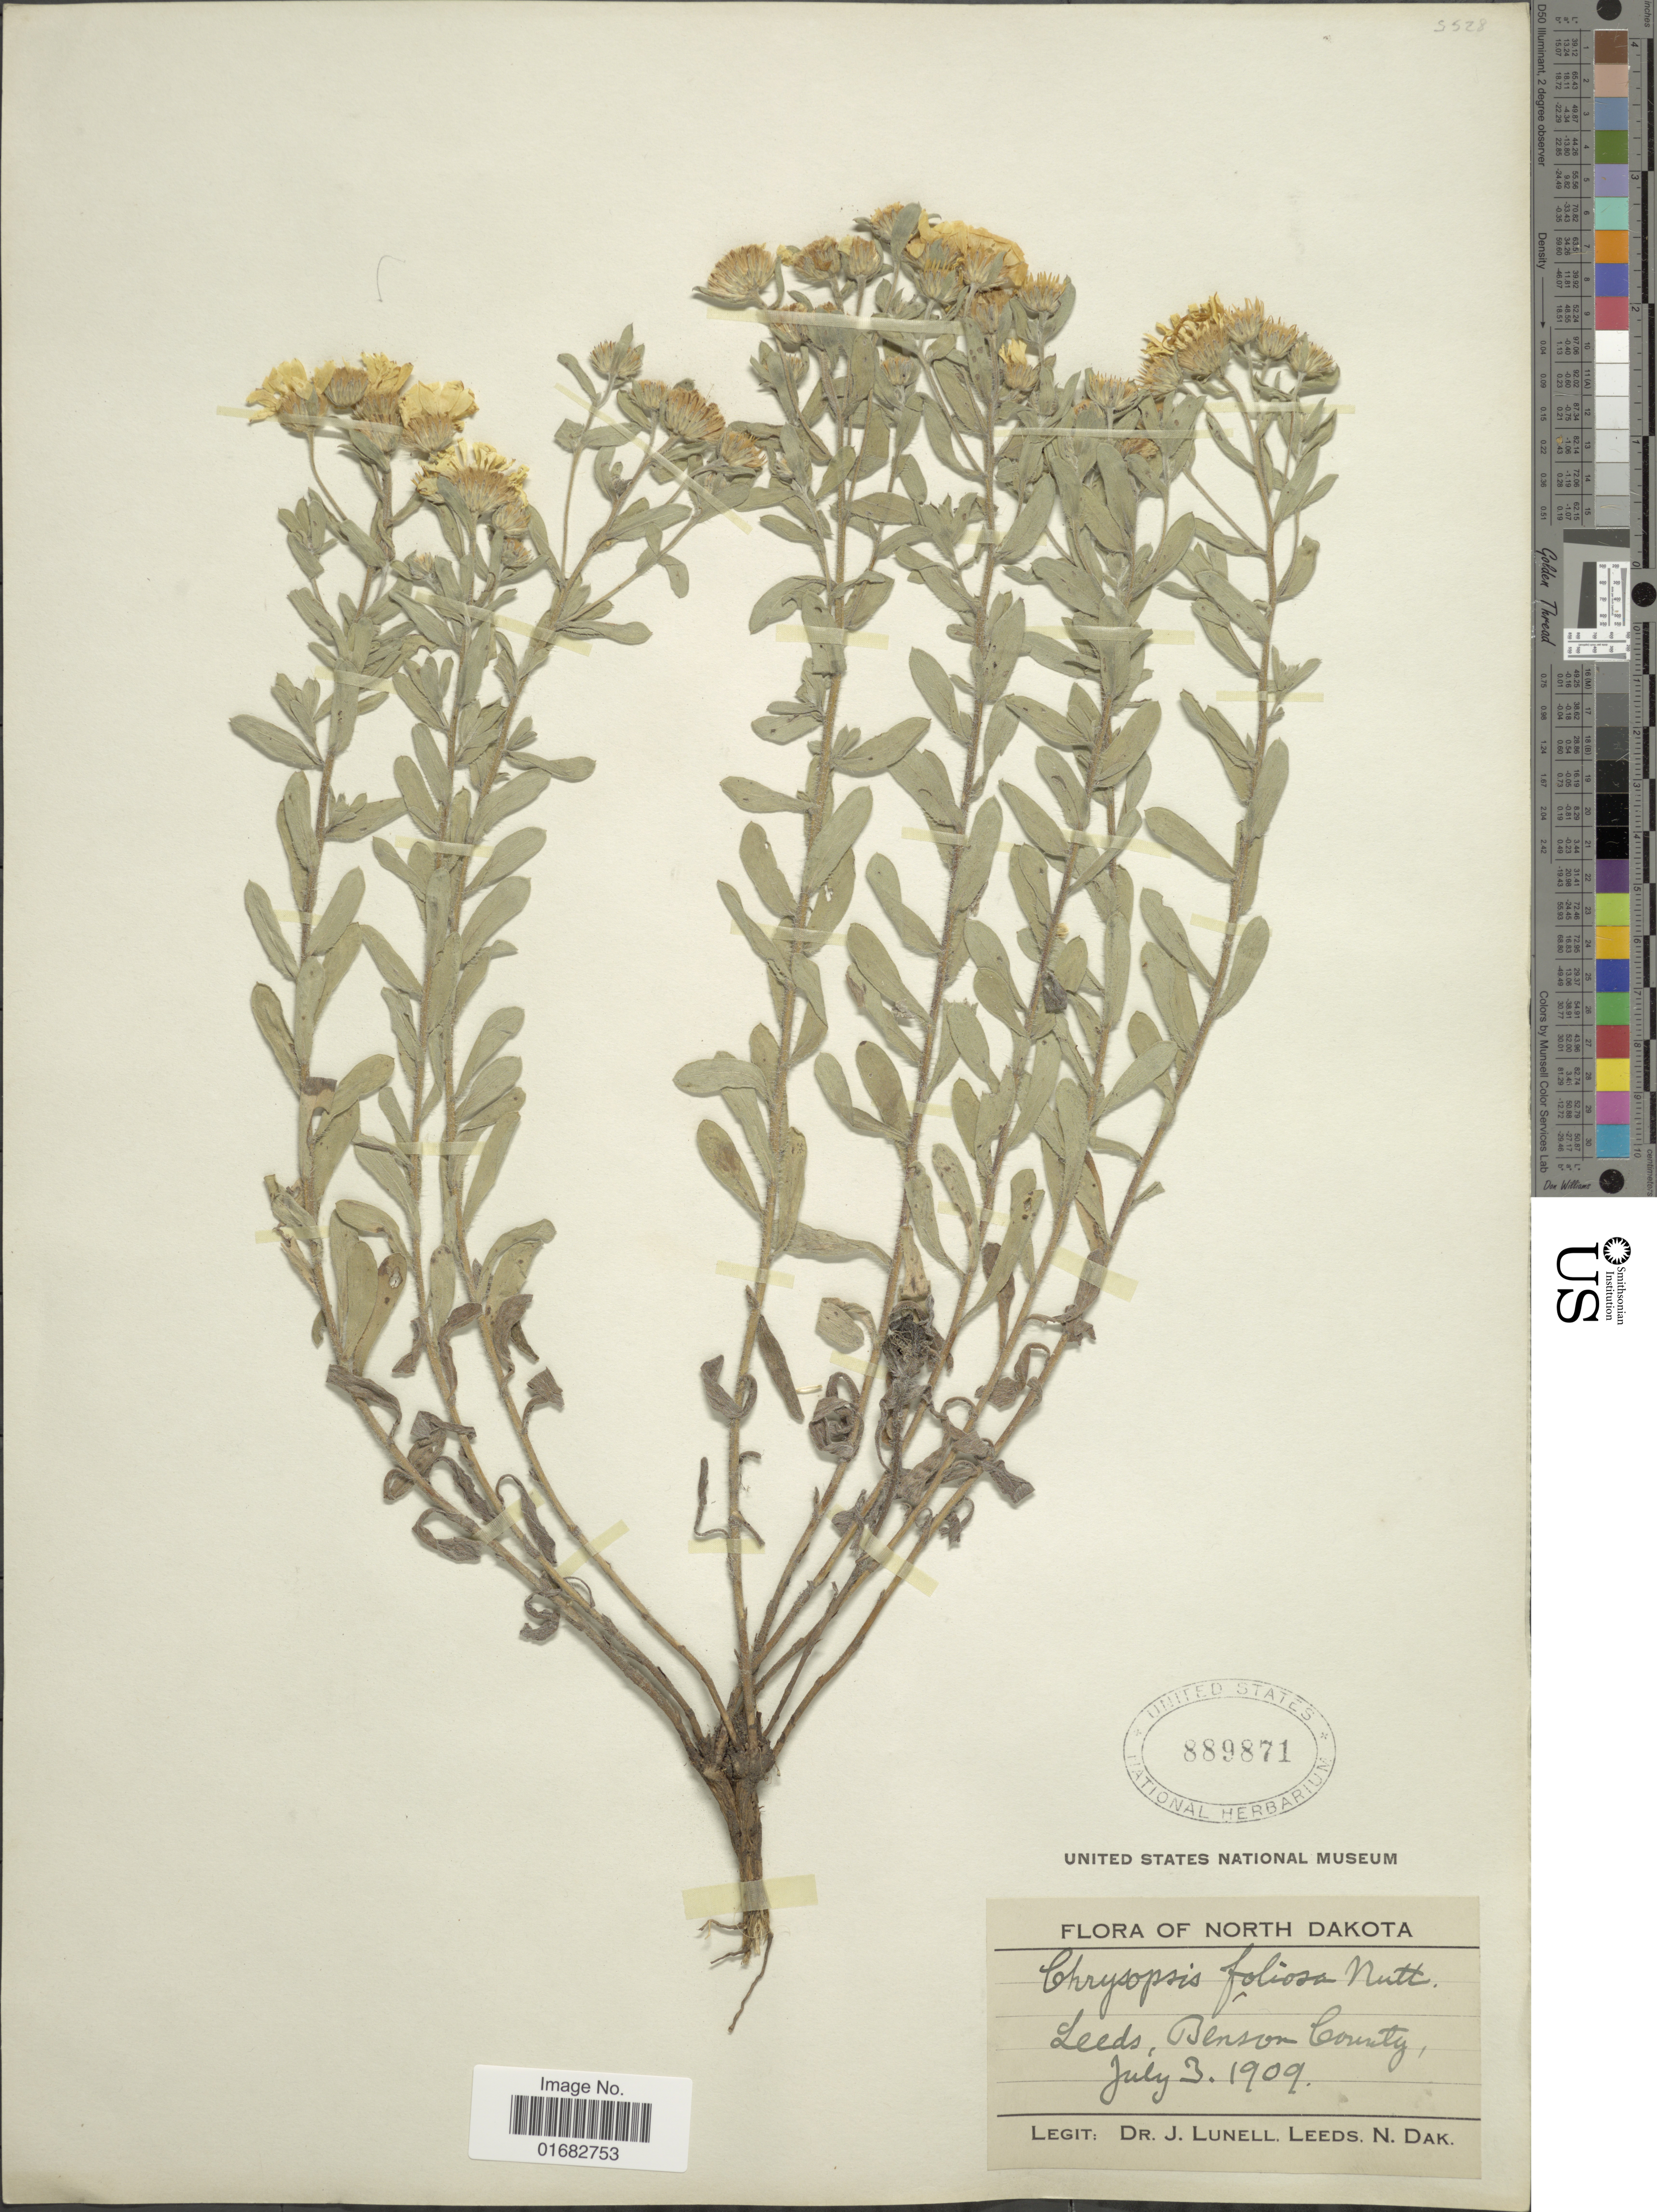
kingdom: Plantae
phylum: Tracheophyta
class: Magnoliopsida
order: Asterales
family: Asteraceae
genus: Heterotheca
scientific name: Heterotheca villosa var. foliosa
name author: (Nutt.) V.L. Harms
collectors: J. Lunell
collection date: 1909-07-03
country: United States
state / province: North Dakota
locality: Leeds, Benson County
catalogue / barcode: US 889871